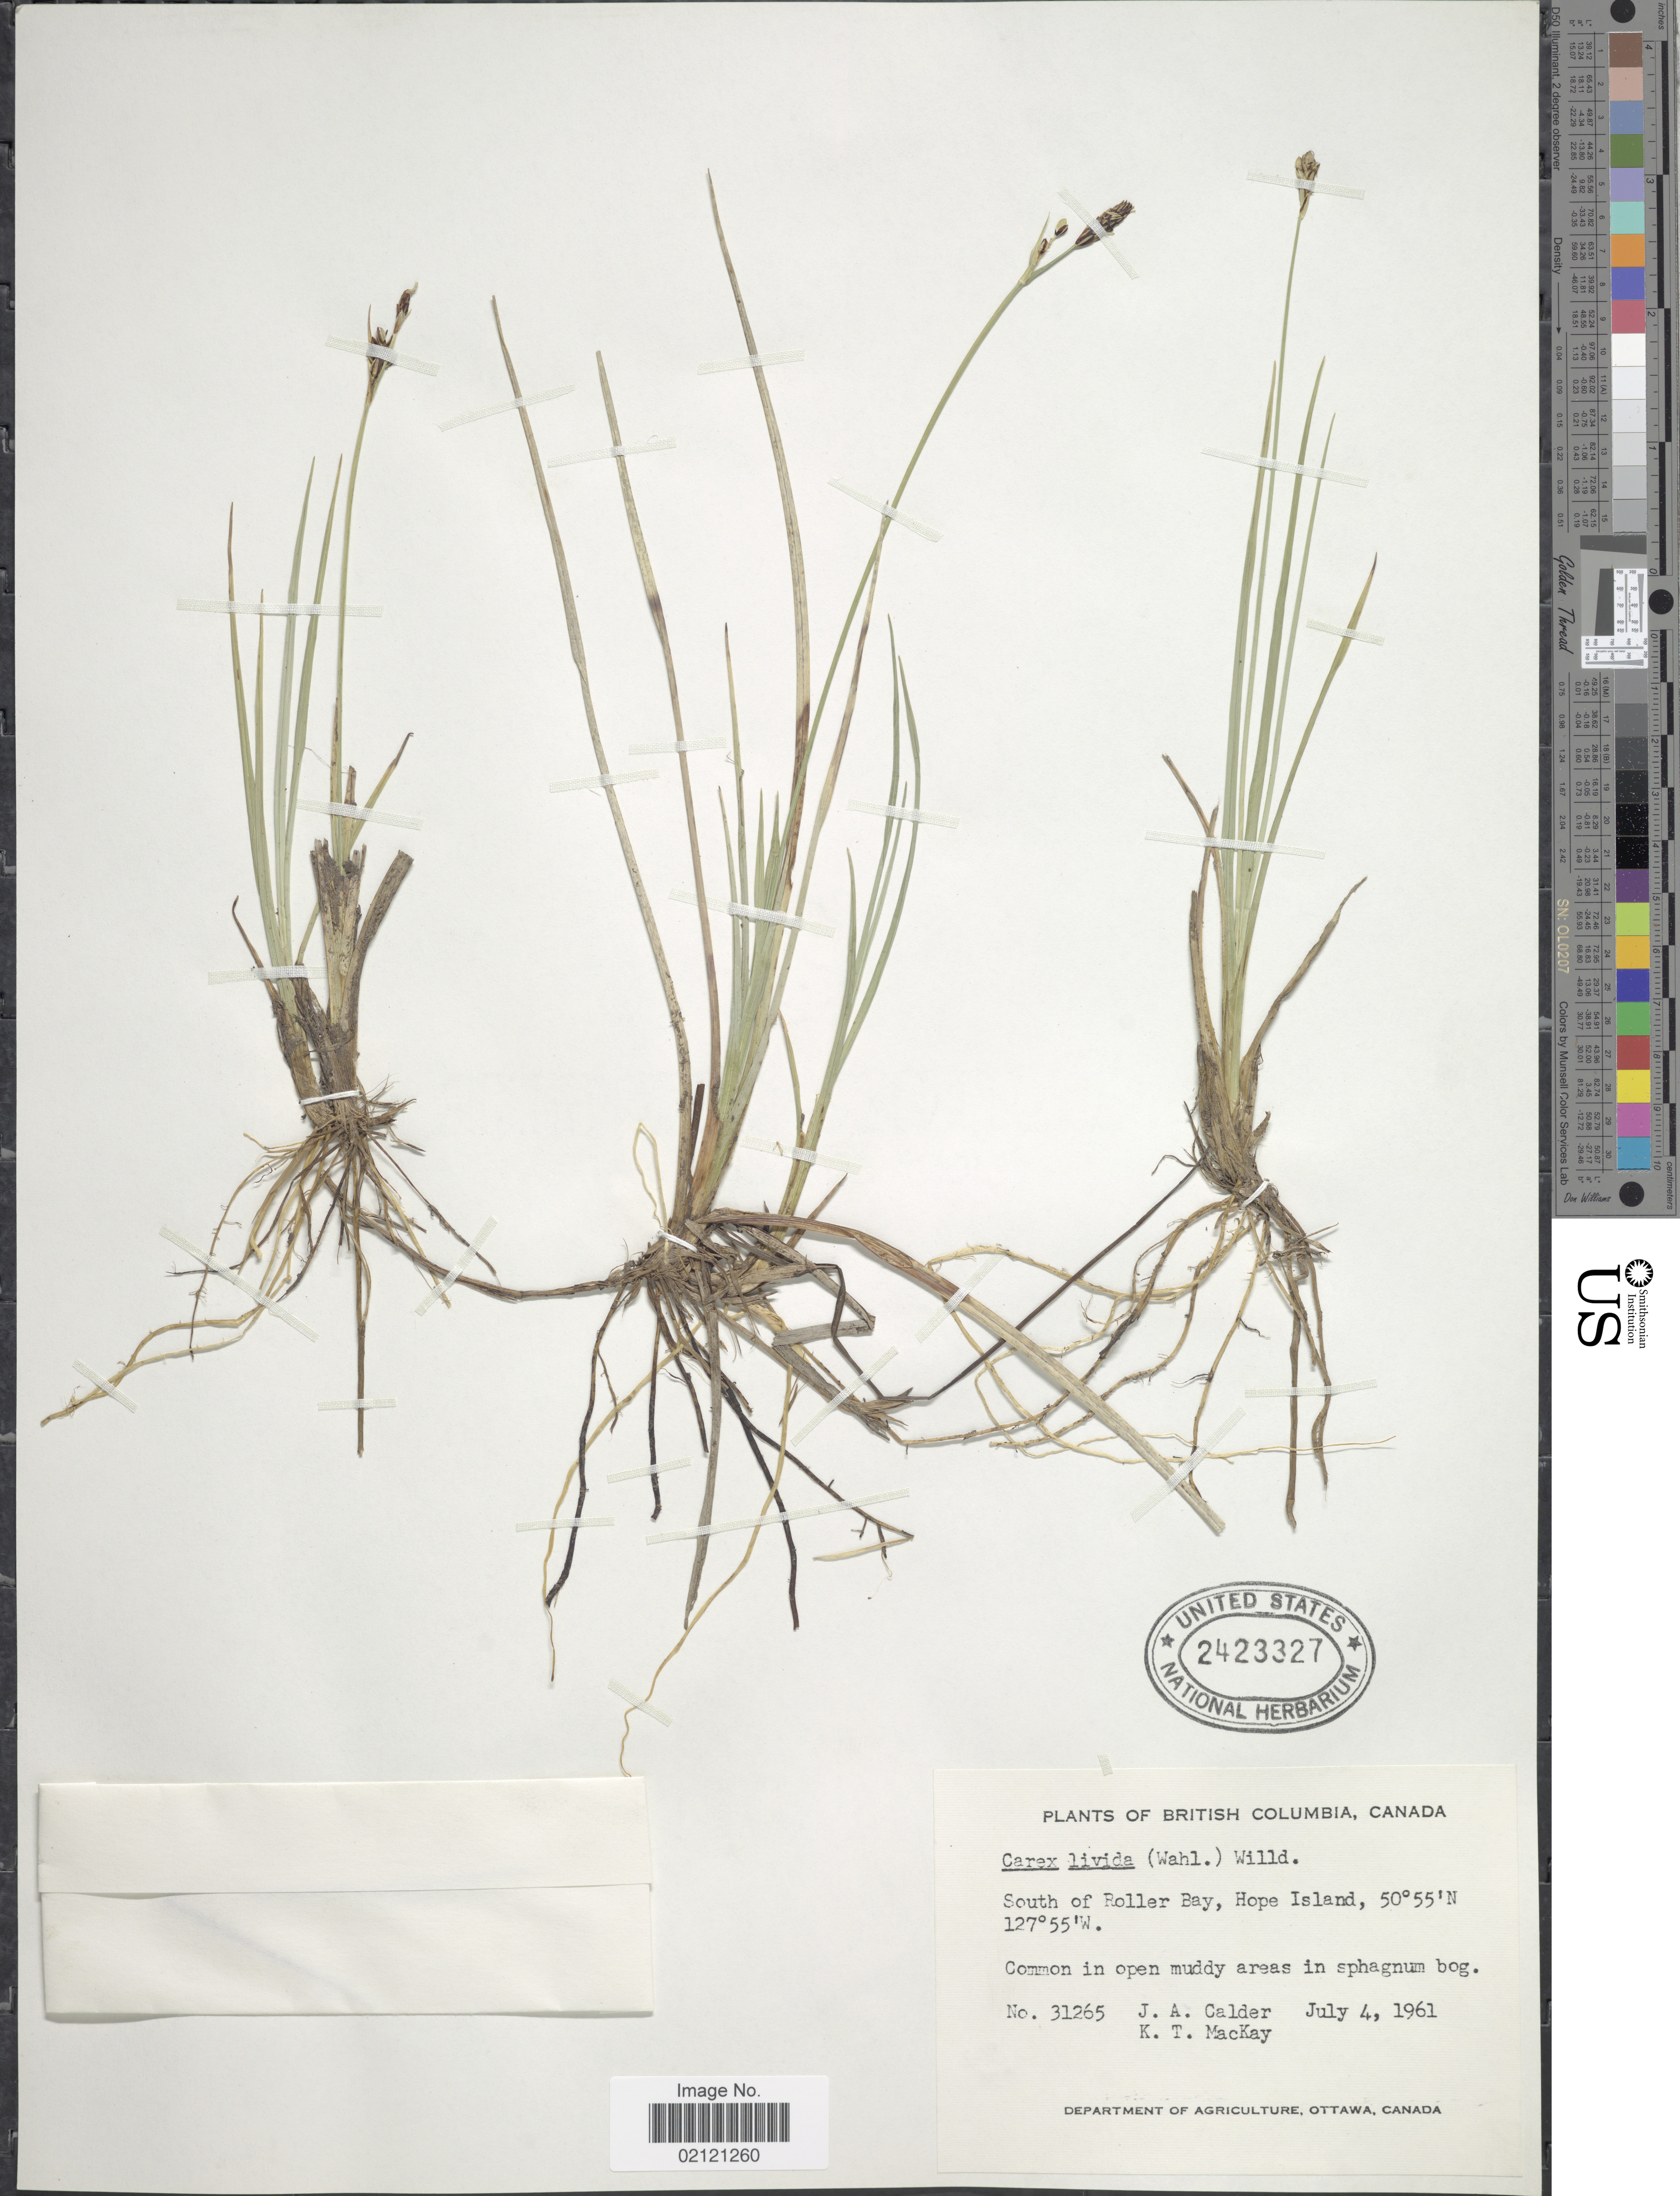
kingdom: Plantae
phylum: Tracheophyta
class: Liliopsida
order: Poales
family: Cyperaceae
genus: Carex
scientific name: Carex livida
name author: (Wahlenb.) Willd.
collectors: J. A. Calder & K. T. Mackay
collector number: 31265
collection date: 1961-07-04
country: Canada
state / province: British Columbia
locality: South of Roller Bay, Hope Island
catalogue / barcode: US 2423327